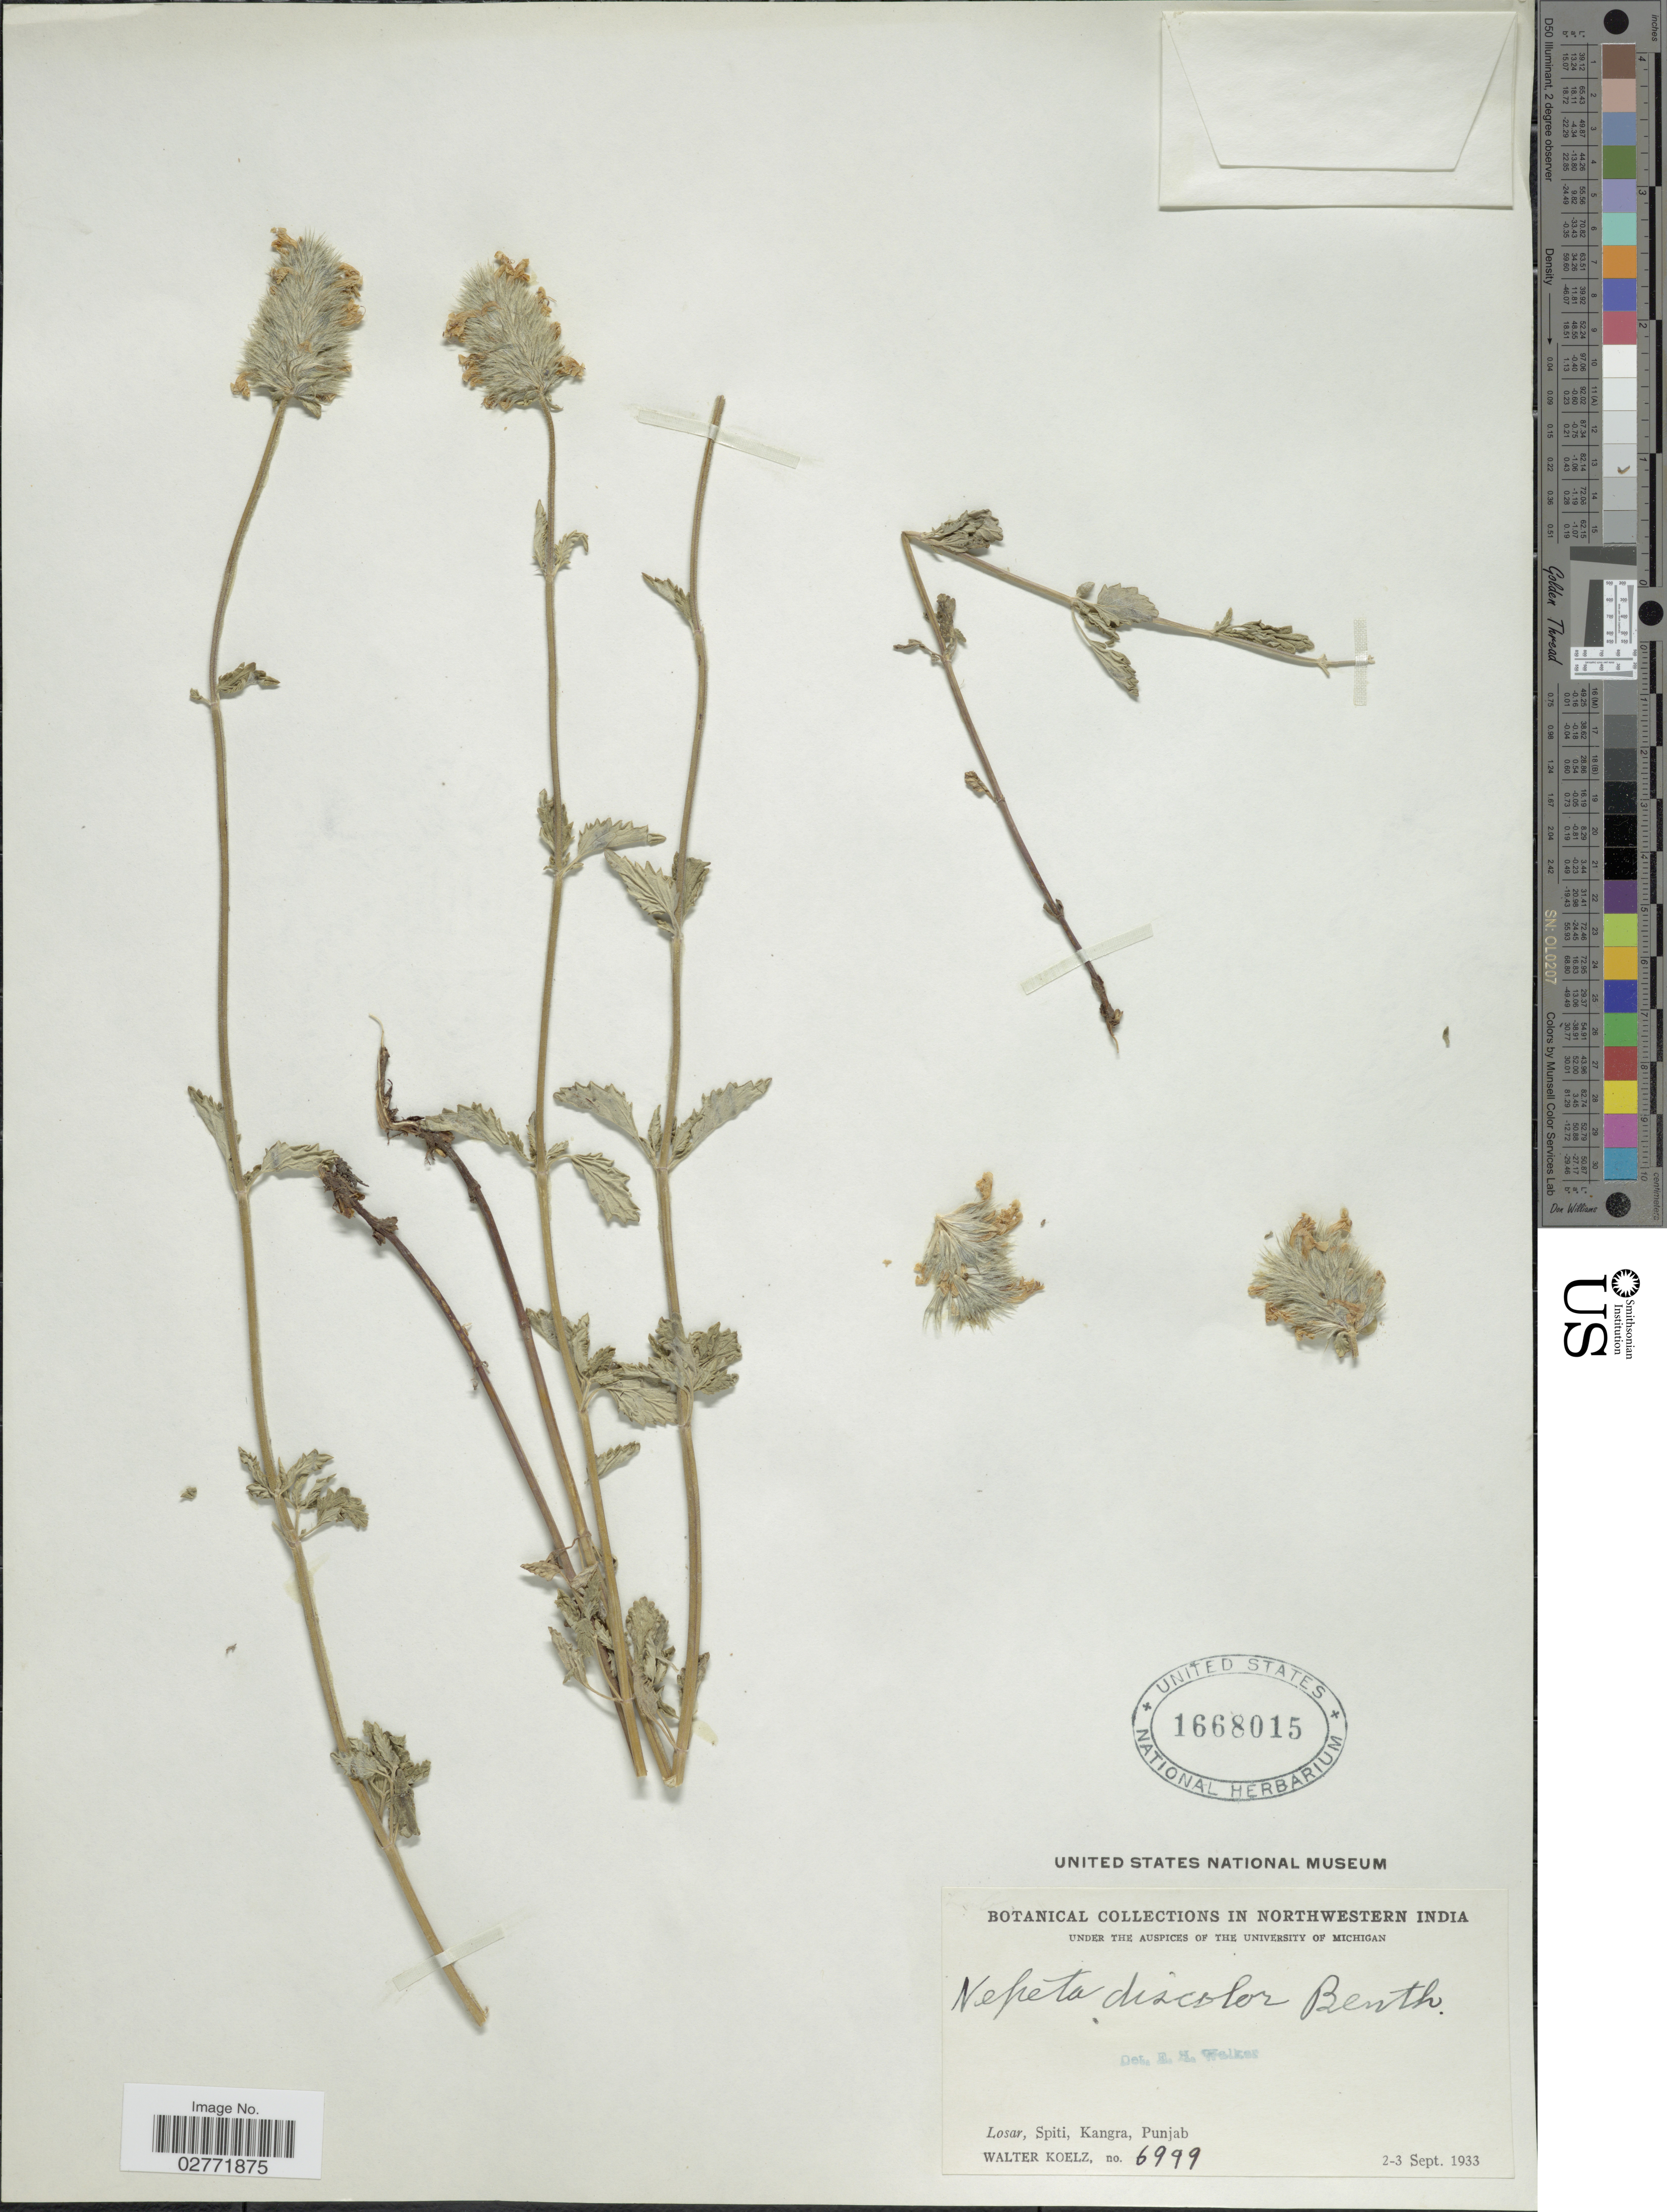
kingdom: Plantae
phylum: Tracheophyta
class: Magnoliopsida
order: Lamiales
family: Lamiaceae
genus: Nepeta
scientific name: Nepeta discolor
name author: Royle ex Benth.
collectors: W. N. Koelz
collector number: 6999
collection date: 1933-09-02/1933-09-03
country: India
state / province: Punjab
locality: Northwestern India, Losar, Kangra.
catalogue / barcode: US 1668015